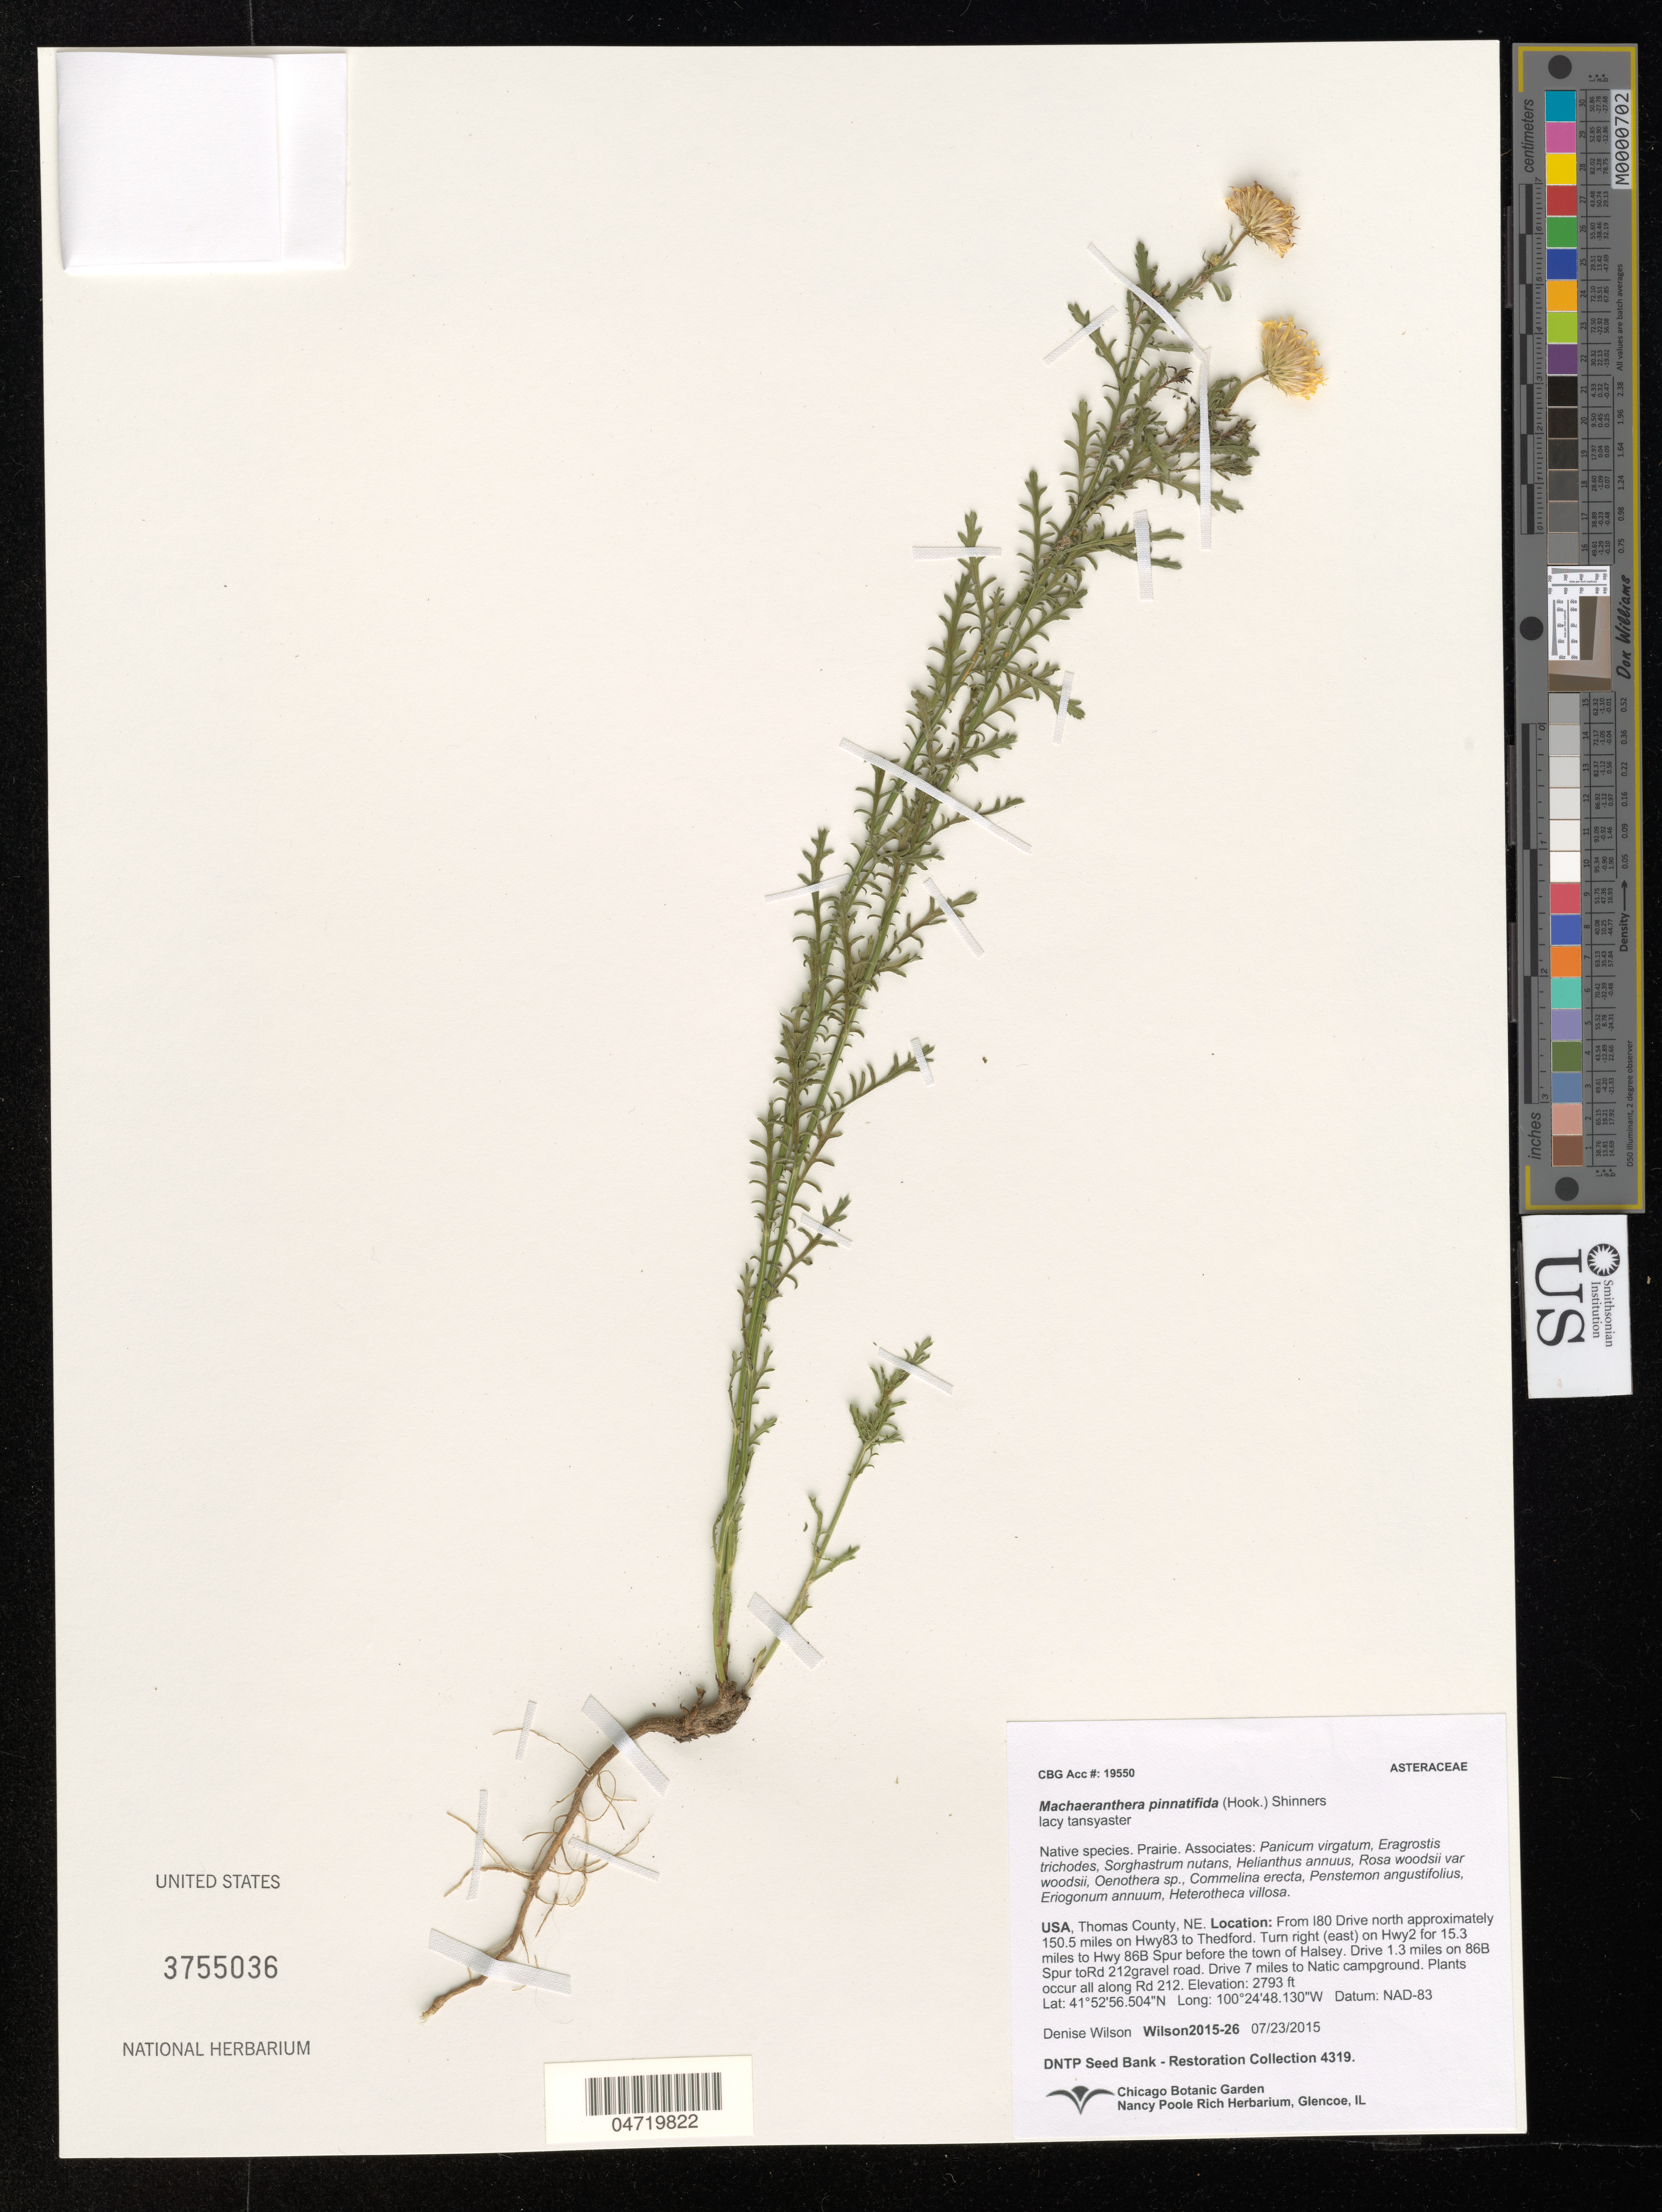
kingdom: Plantae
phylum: Tracheophyta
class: Magnoliopsida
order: Asterales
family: Asteraceae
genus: Machaeranthera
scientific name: Machaeranthera pinnatifida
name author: (Hook.) Shinners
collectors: D. Wilson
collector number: Wilson 2015-26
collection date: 2015-07-23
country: United States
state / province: Nebraska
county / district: Thomas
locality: Natick campground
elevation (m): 851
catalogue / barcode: US 3755036